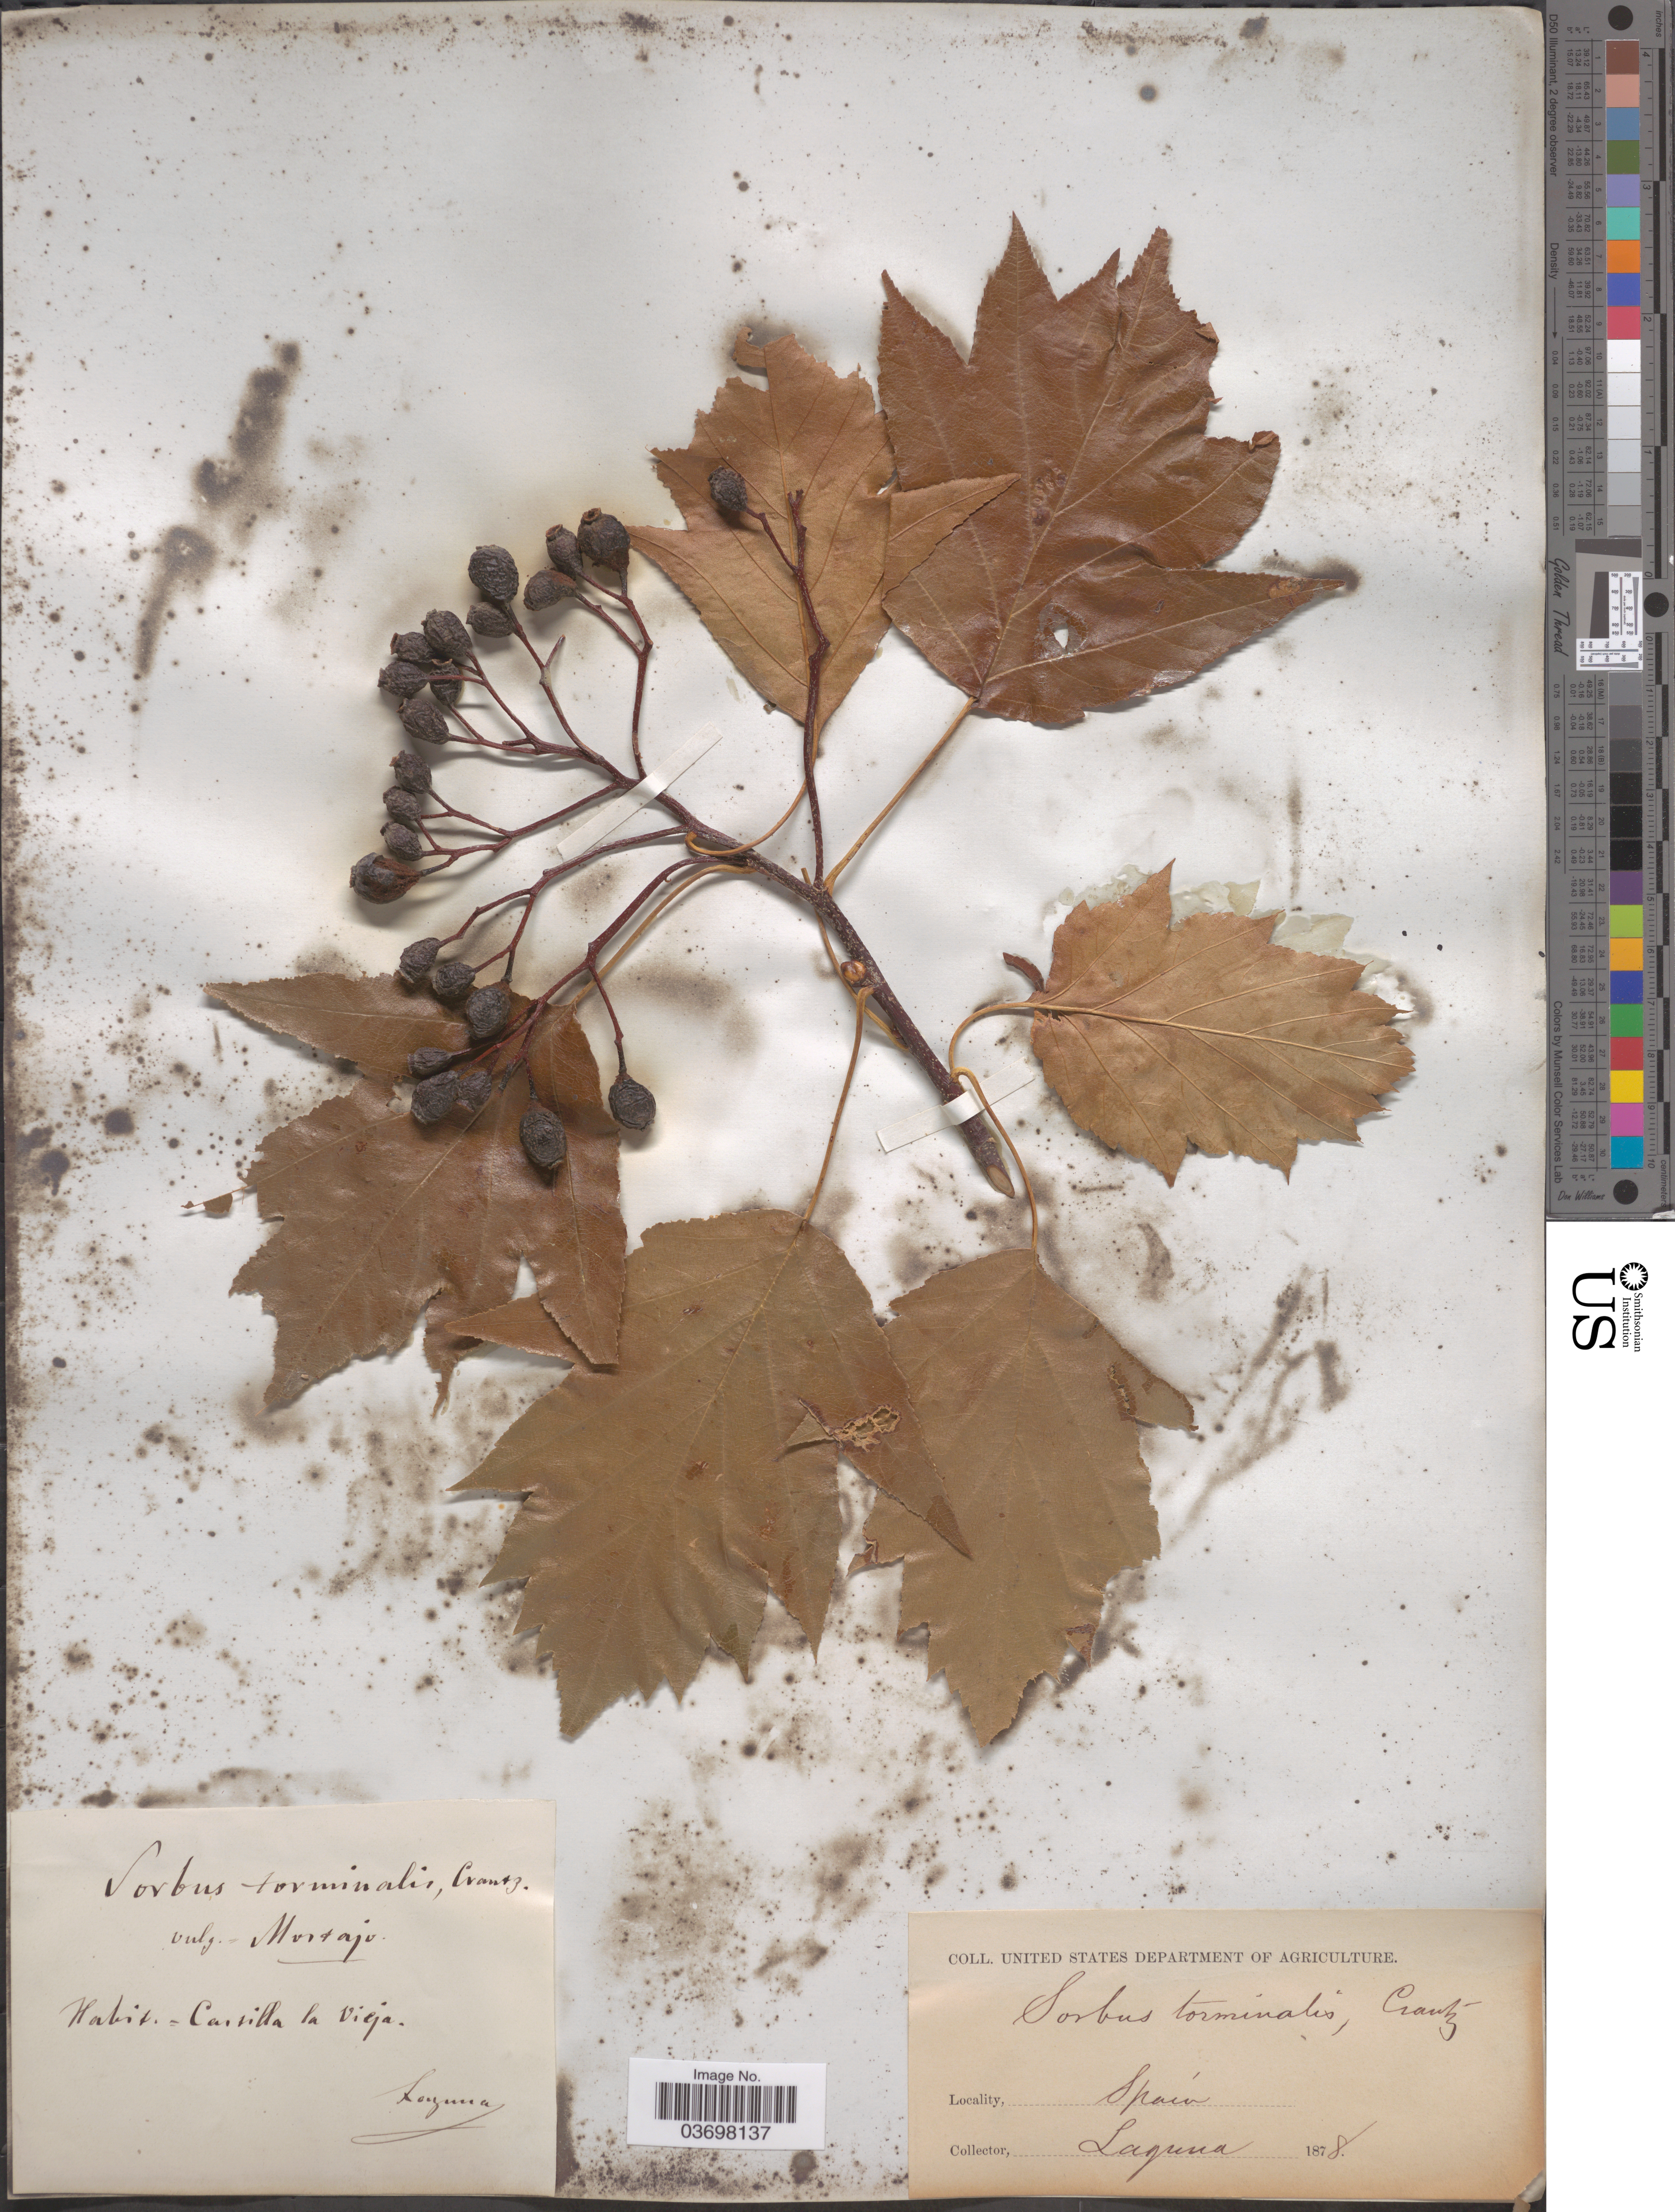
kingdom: Plantae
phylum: Tracheophyta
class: Magnoliopsida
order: Rosales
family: Rosaceae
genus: Sorbus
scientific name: Sorbus torminalis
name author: (L.) Crantz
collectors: -. Laguna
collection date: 1878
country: Spain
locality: Castilla la Vieja.